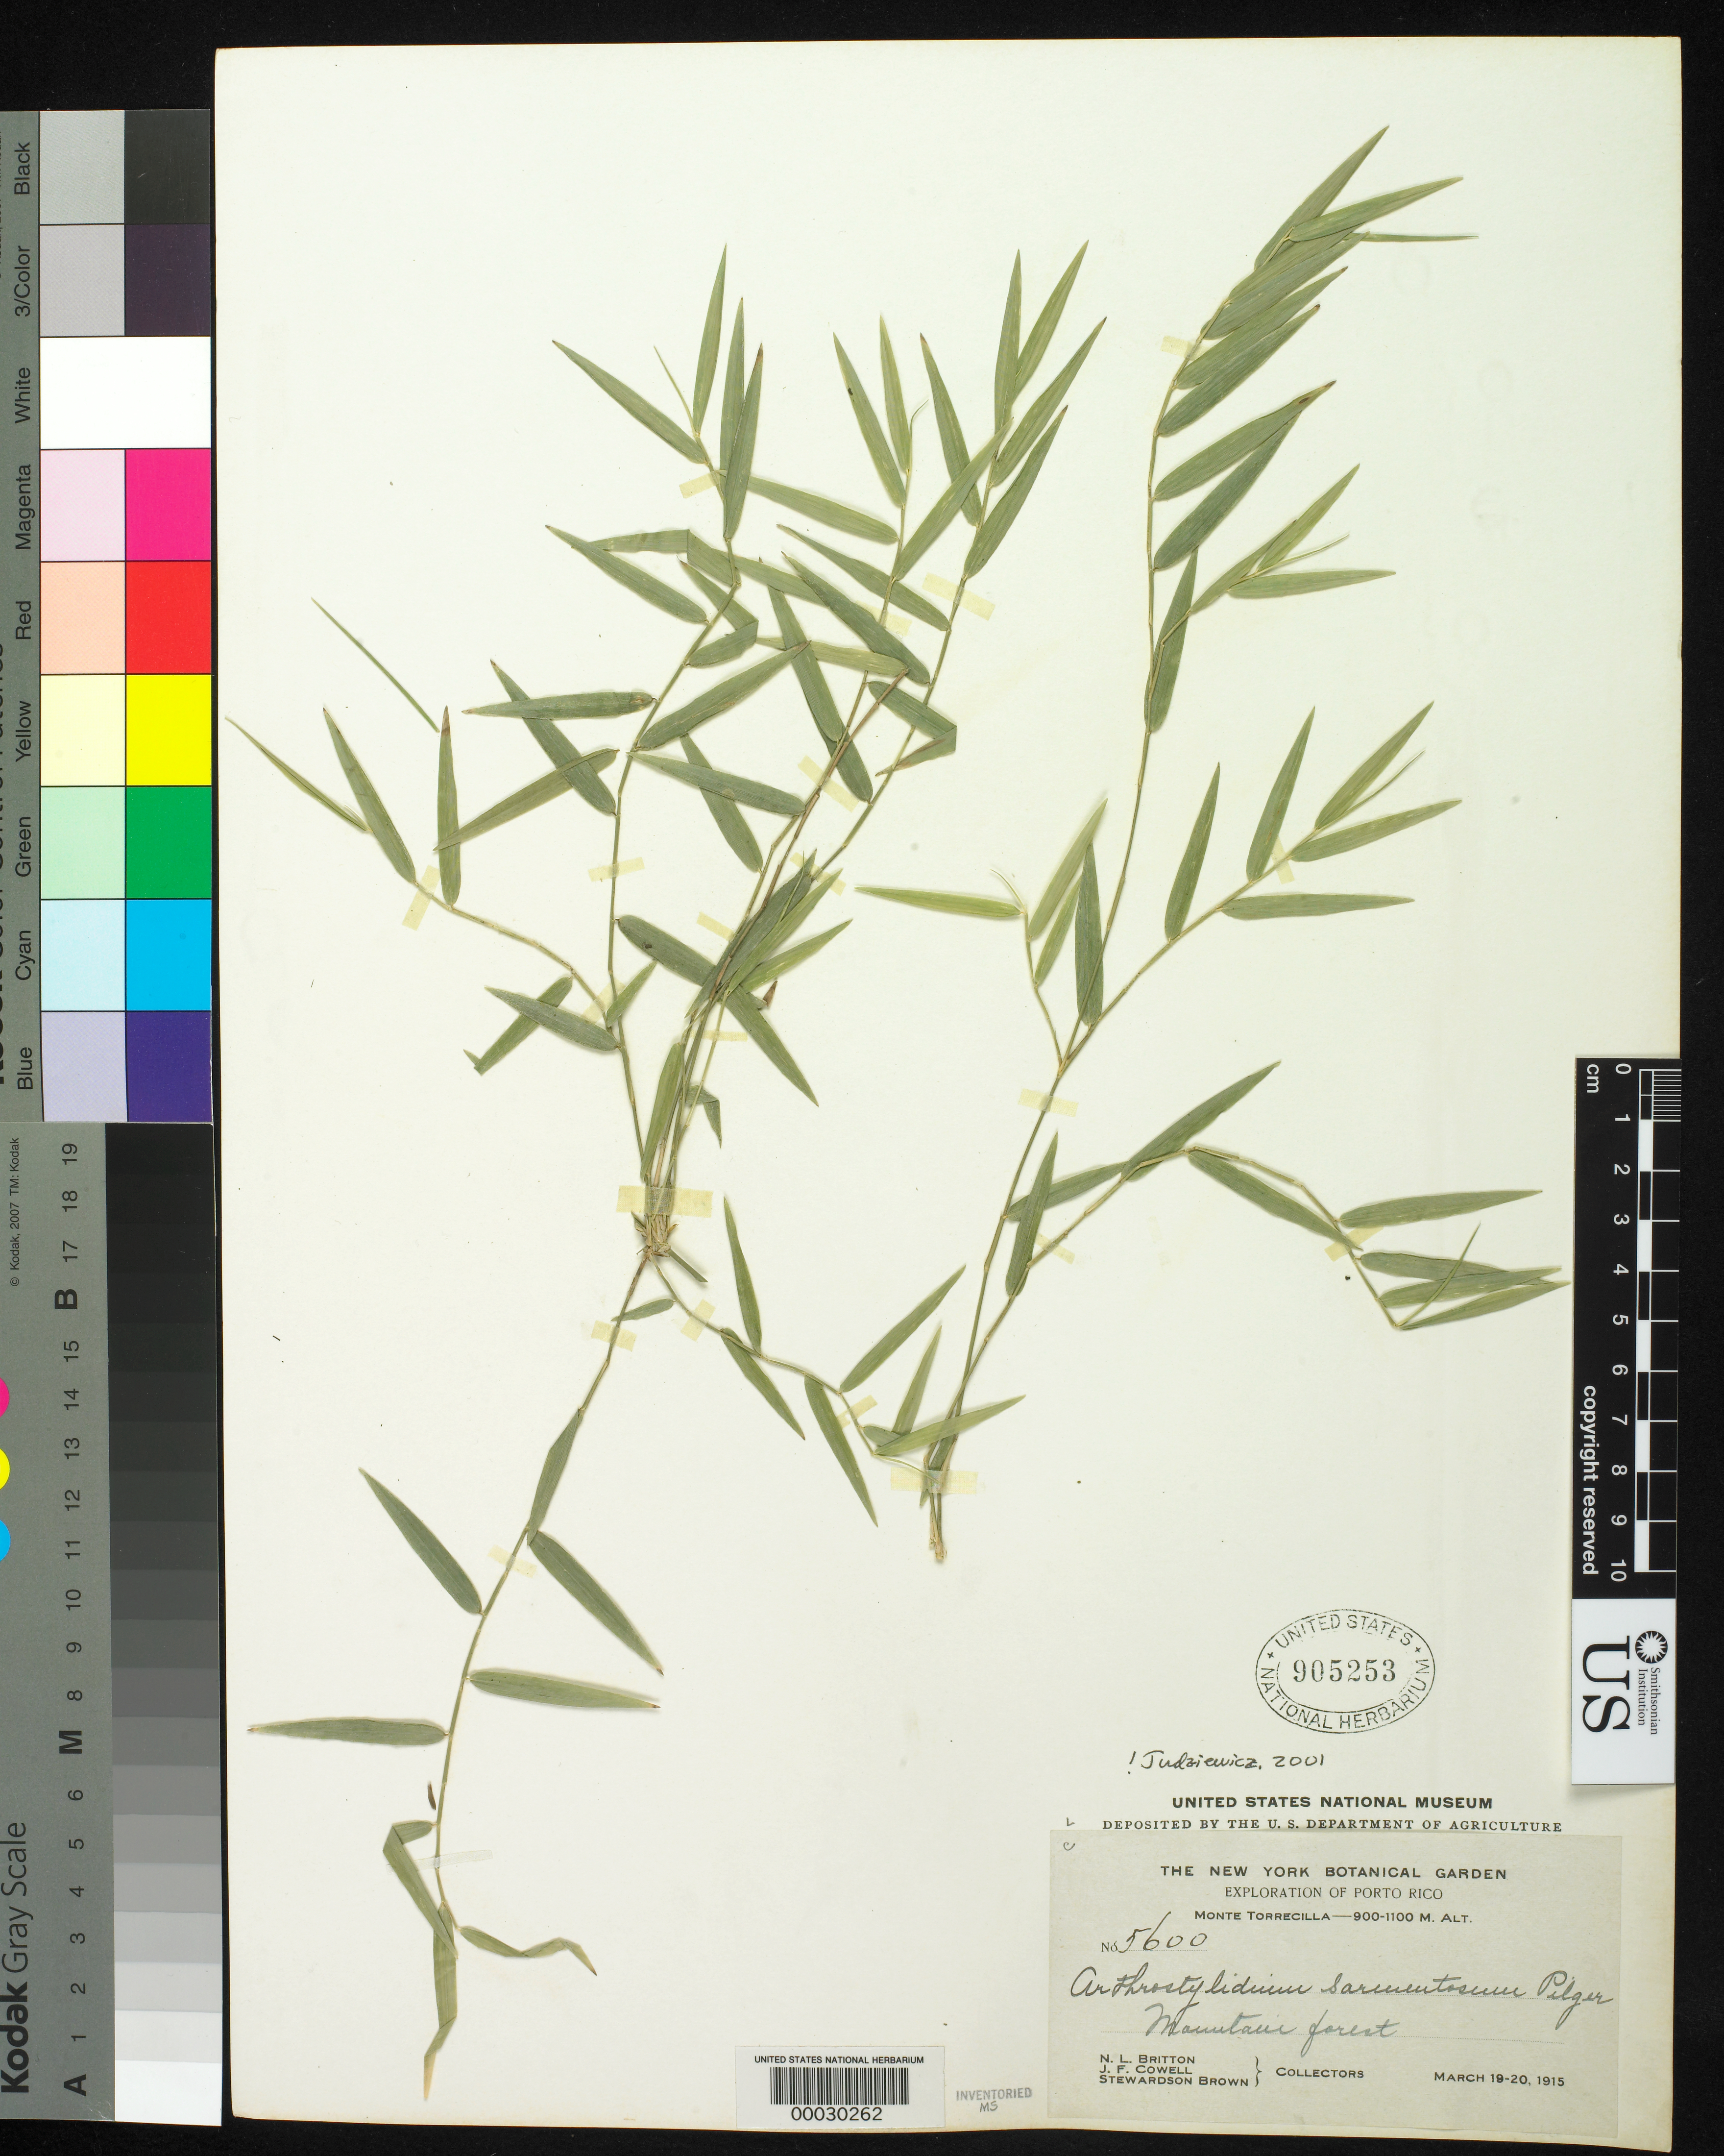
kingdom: Plantae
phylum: Tracheophyta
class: Liliopsida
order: Poales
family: Poaceae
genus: Arthrostylidium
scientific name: Arthrostylidium sarmentosum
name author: Pilg. in Urb.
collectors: N. Britton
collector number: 5600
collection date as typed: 19 Mar 1915 and 20 Mar 1915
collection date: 1915-03-19,1915-03-20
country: Puerto Rico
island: Greater Antilles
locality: Monte torrecilla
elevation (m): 900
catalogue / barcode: US 905253